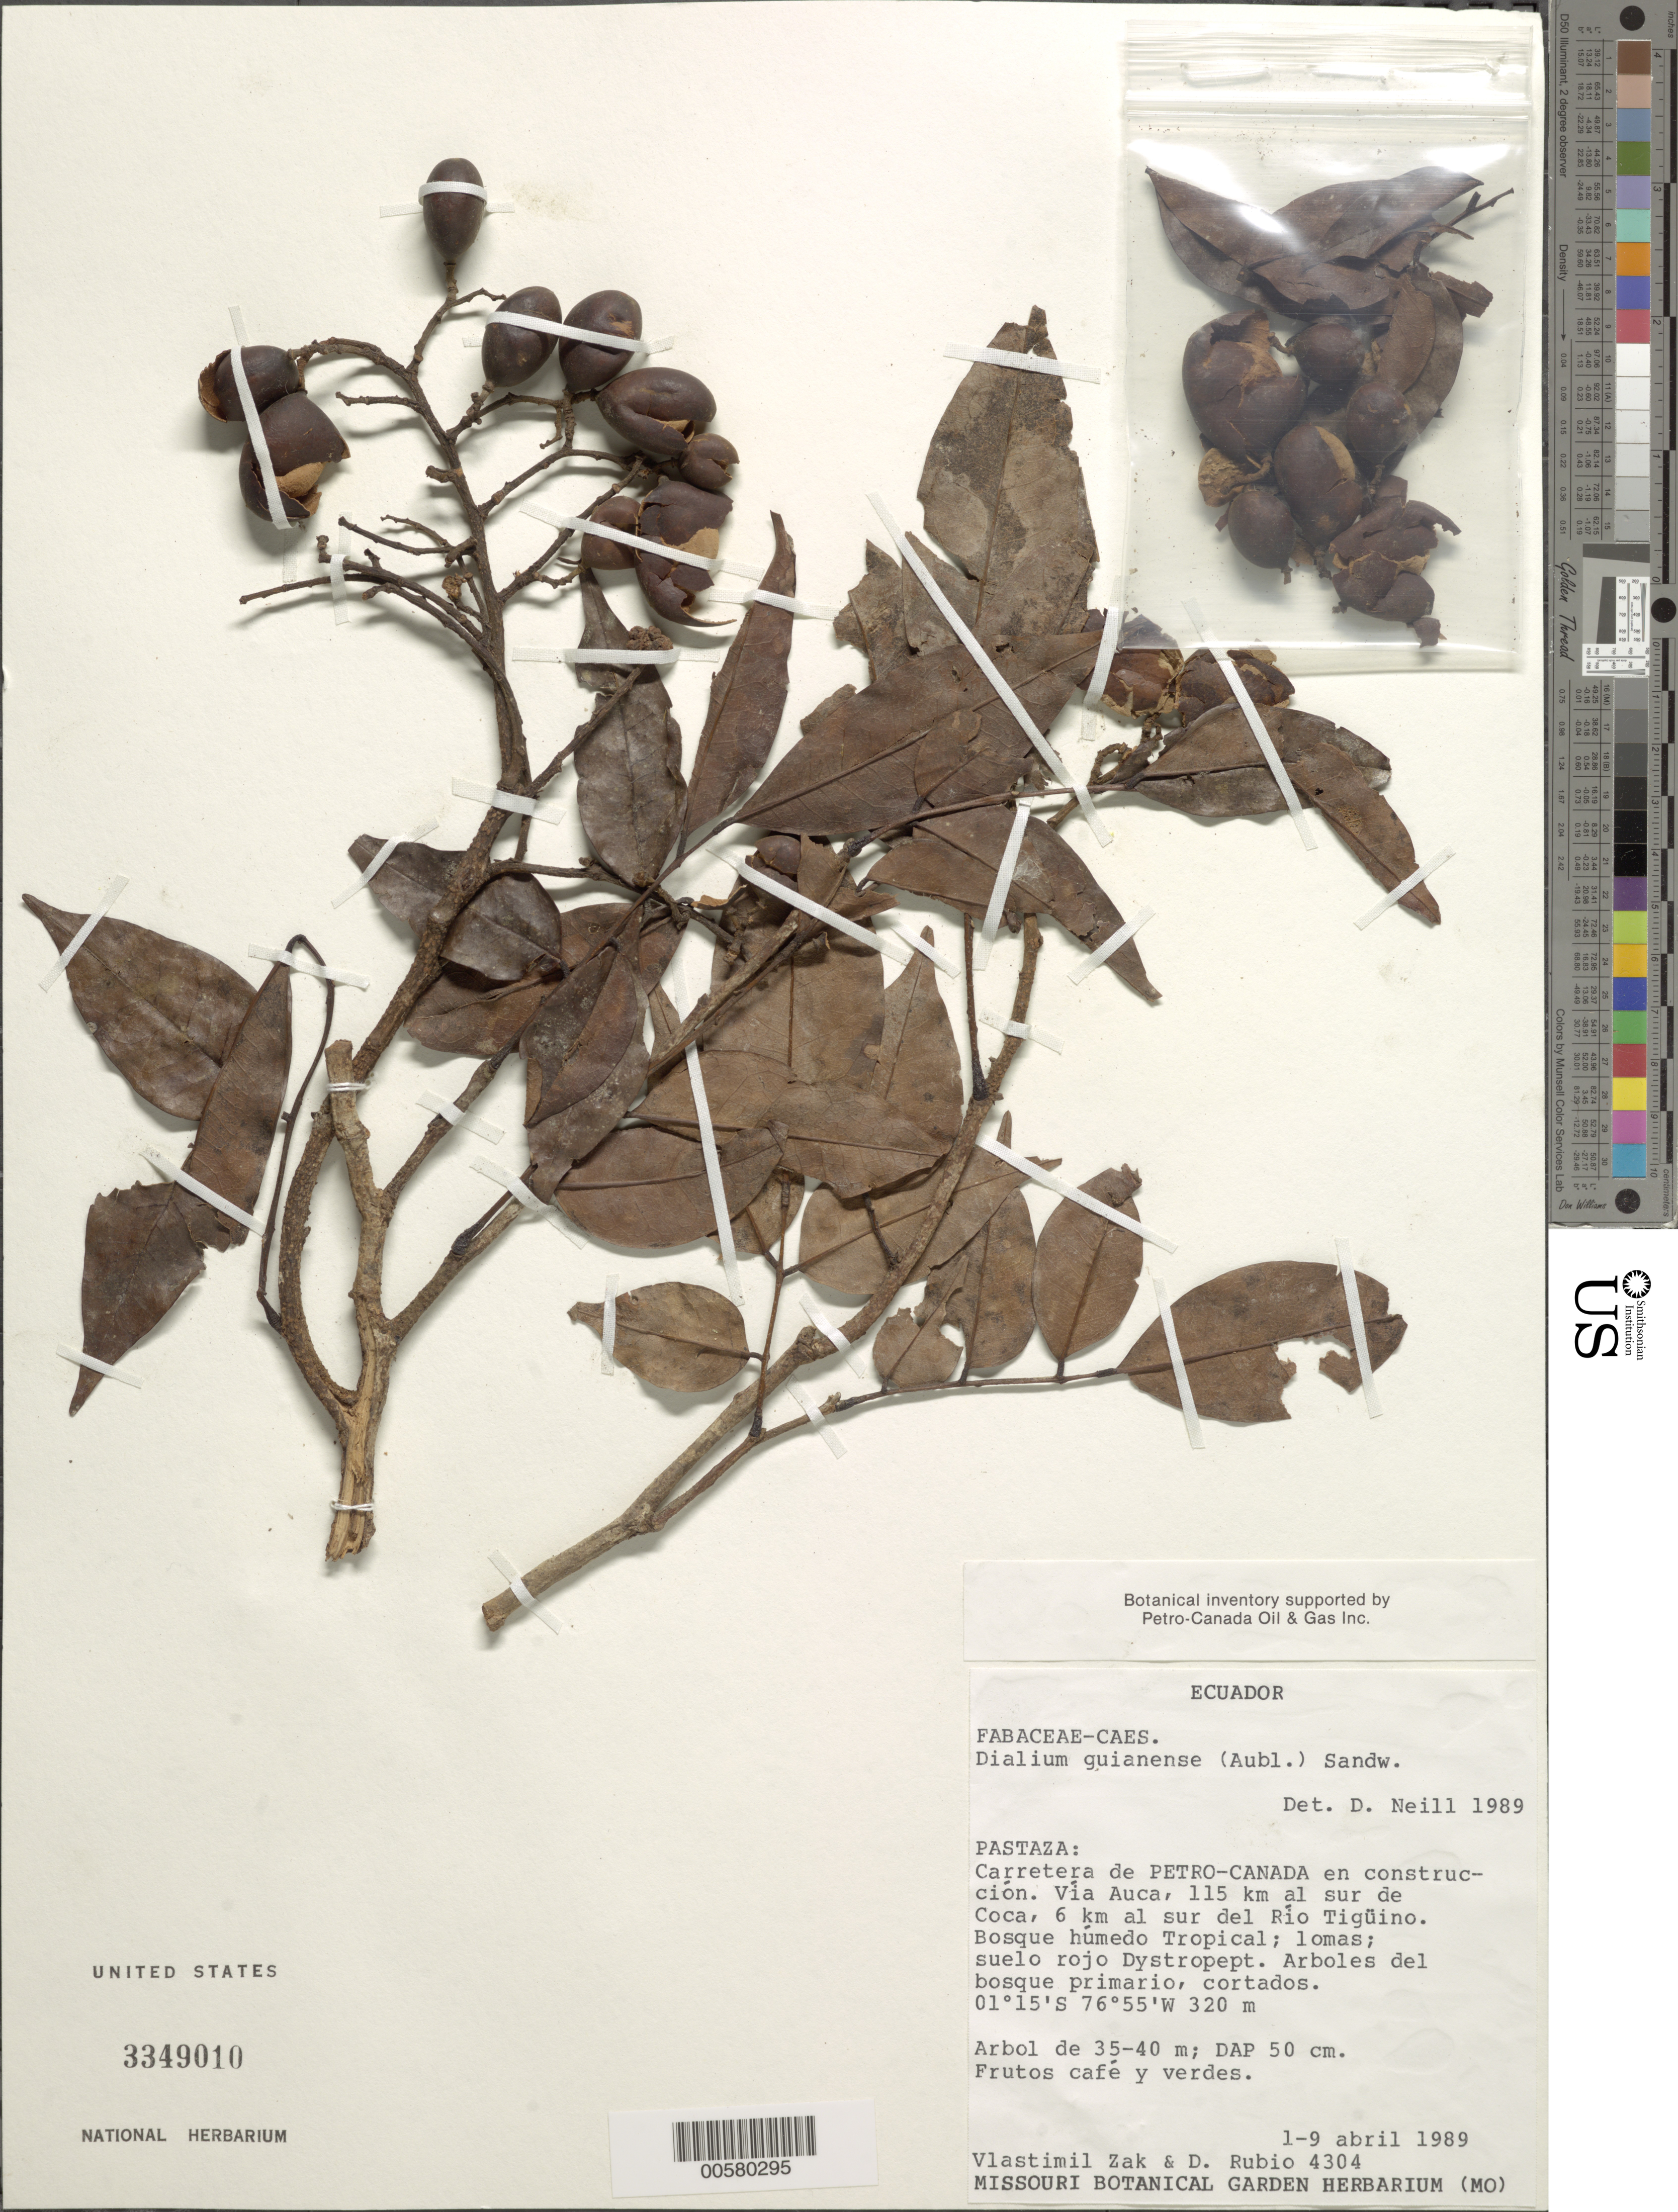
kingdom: Plantae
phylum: Tracheophyta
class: Magnoliopsida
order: Fabales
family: Fabaceae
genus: Dialium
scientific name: Dialium guianense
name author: (Aubl.) Sandwith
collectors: V. Zak & D. Rubio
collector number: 4304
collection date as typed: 01 Apr 1989 to 09 Apr 1989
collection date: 1989-04-01/1989-04-09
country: Ecuador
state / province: Pastaza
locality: Petro-Canada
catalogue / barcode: US 3349010